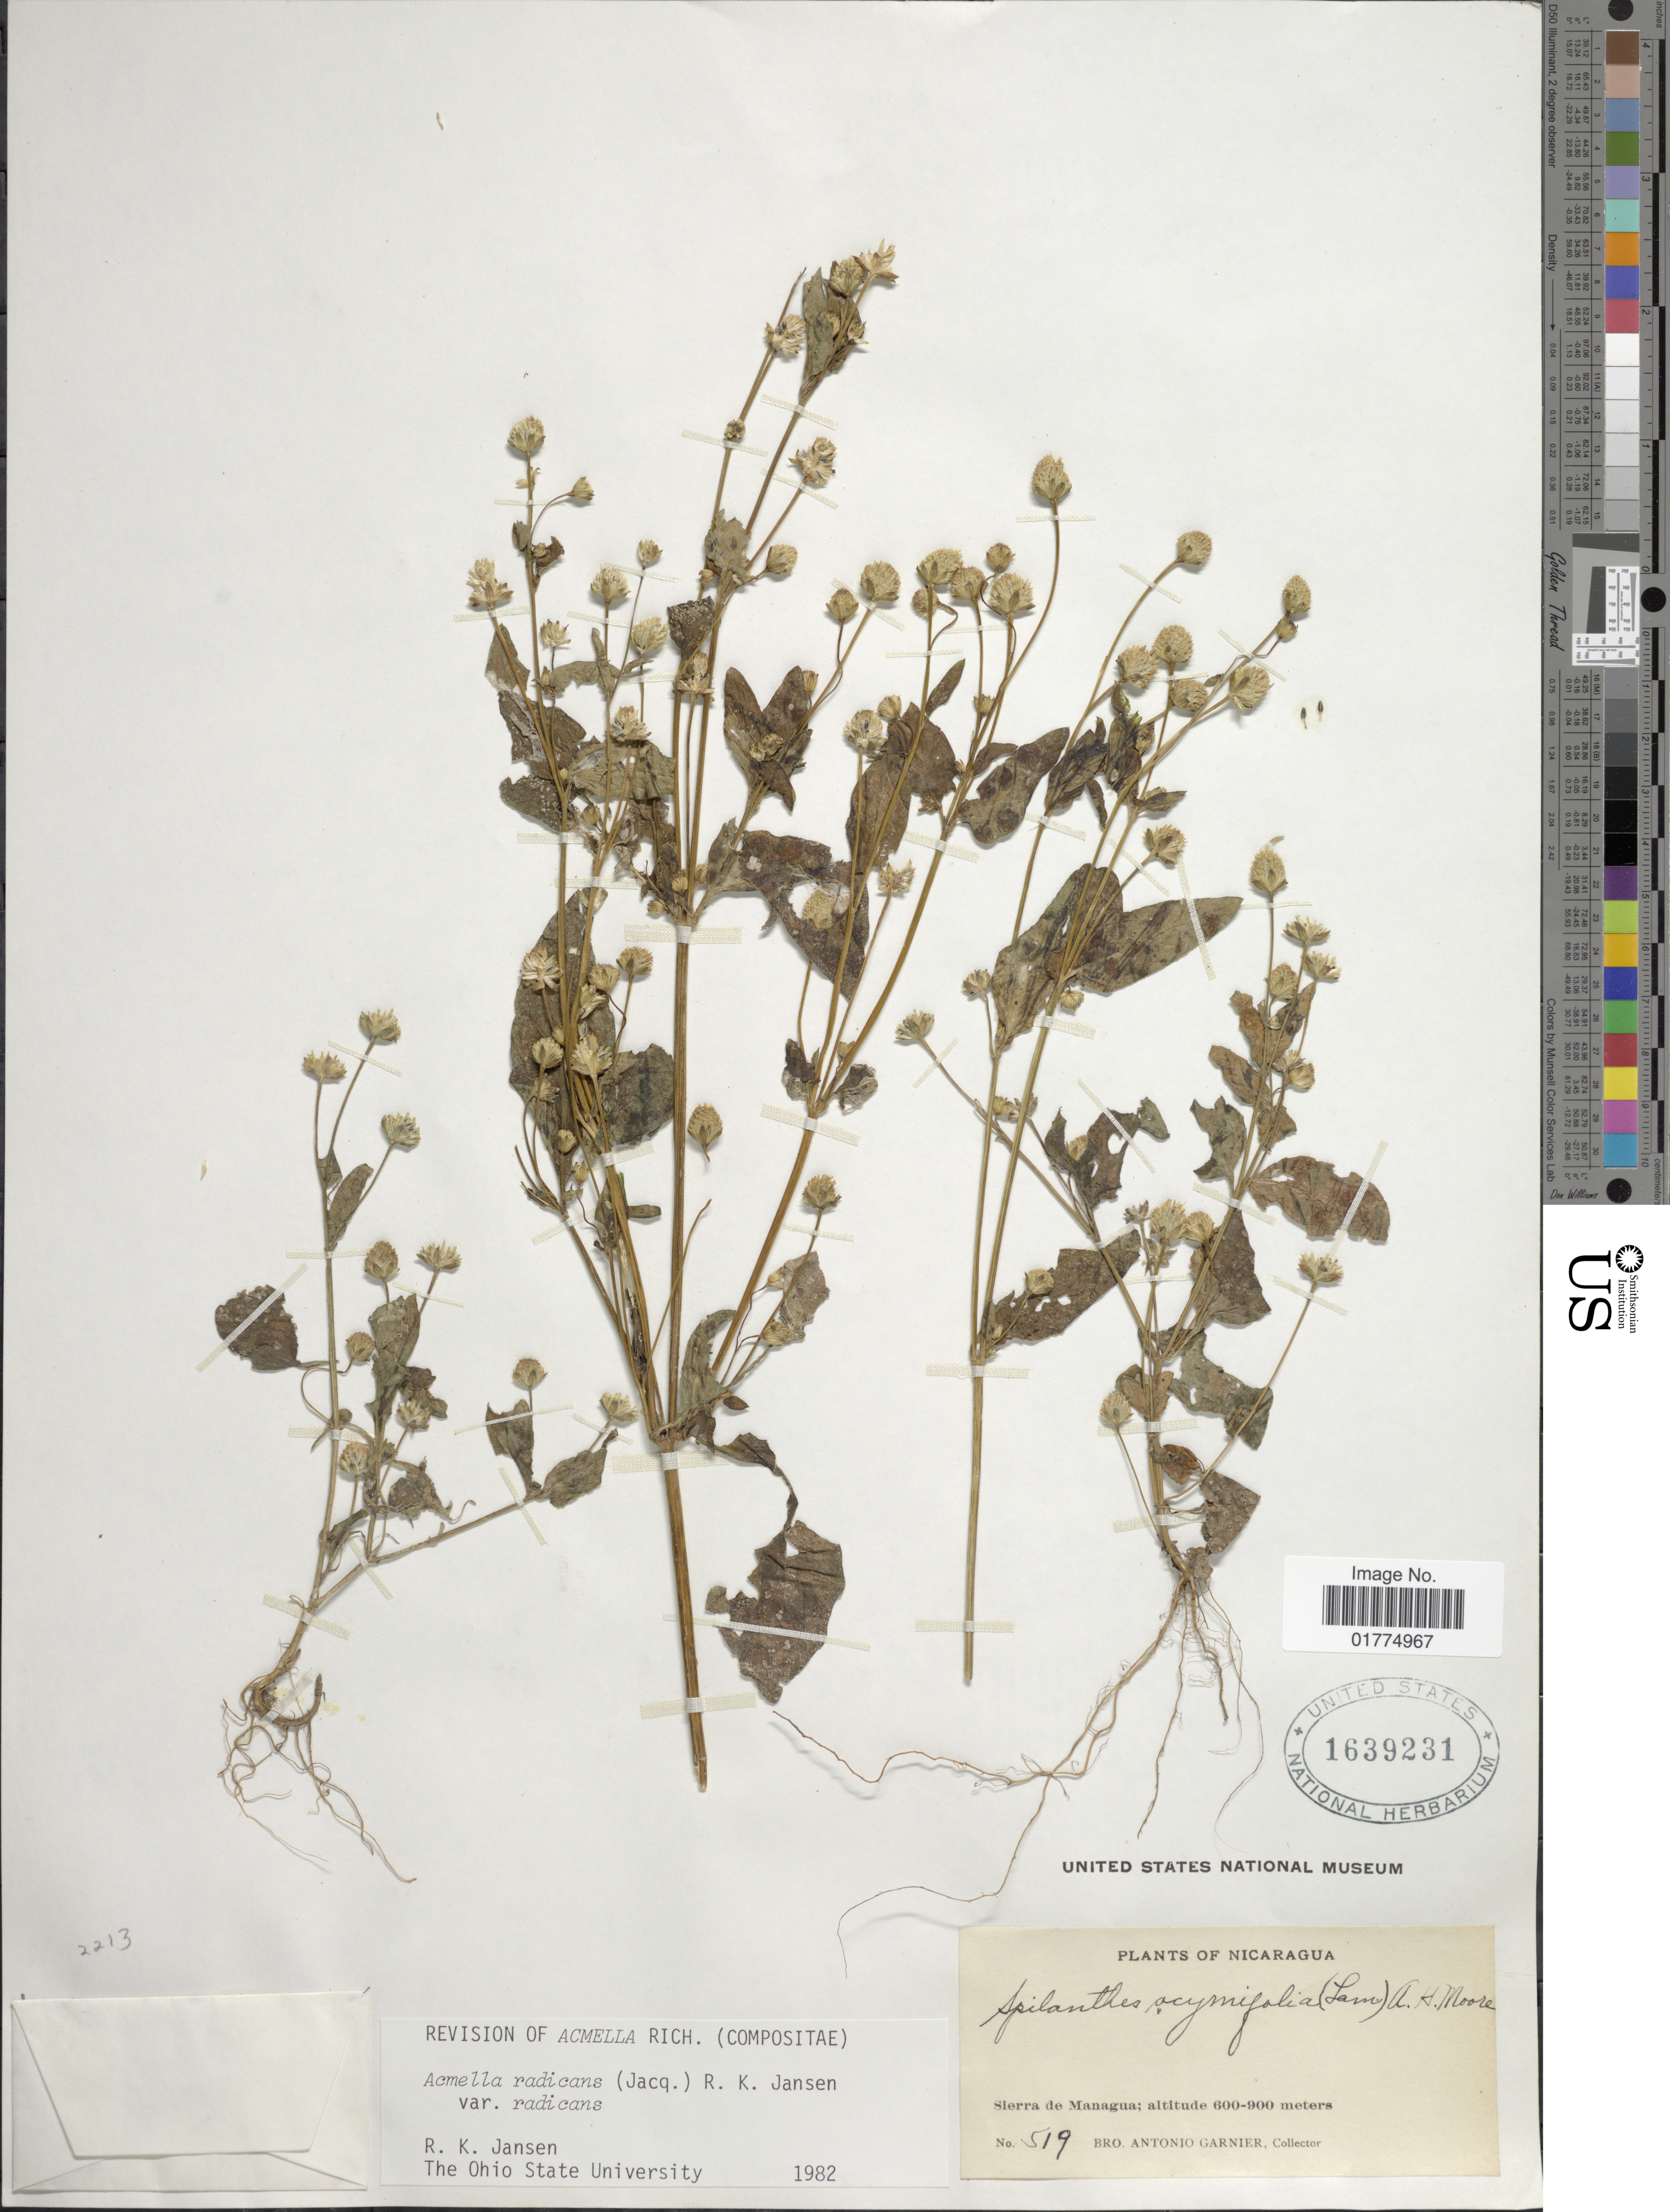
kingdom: Plantae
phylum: Tracheophyta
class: Magnoliopsida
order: Asterales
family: Asteraceae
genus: Acmella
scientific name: Acmella radicans var. radicans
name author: (Jacq.) R.K. Jansen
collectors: Bro. A. Garnier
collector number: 519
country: Nicaragua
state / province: Managua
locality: Sierra de Managua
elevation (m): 600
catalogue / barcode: US 1639231